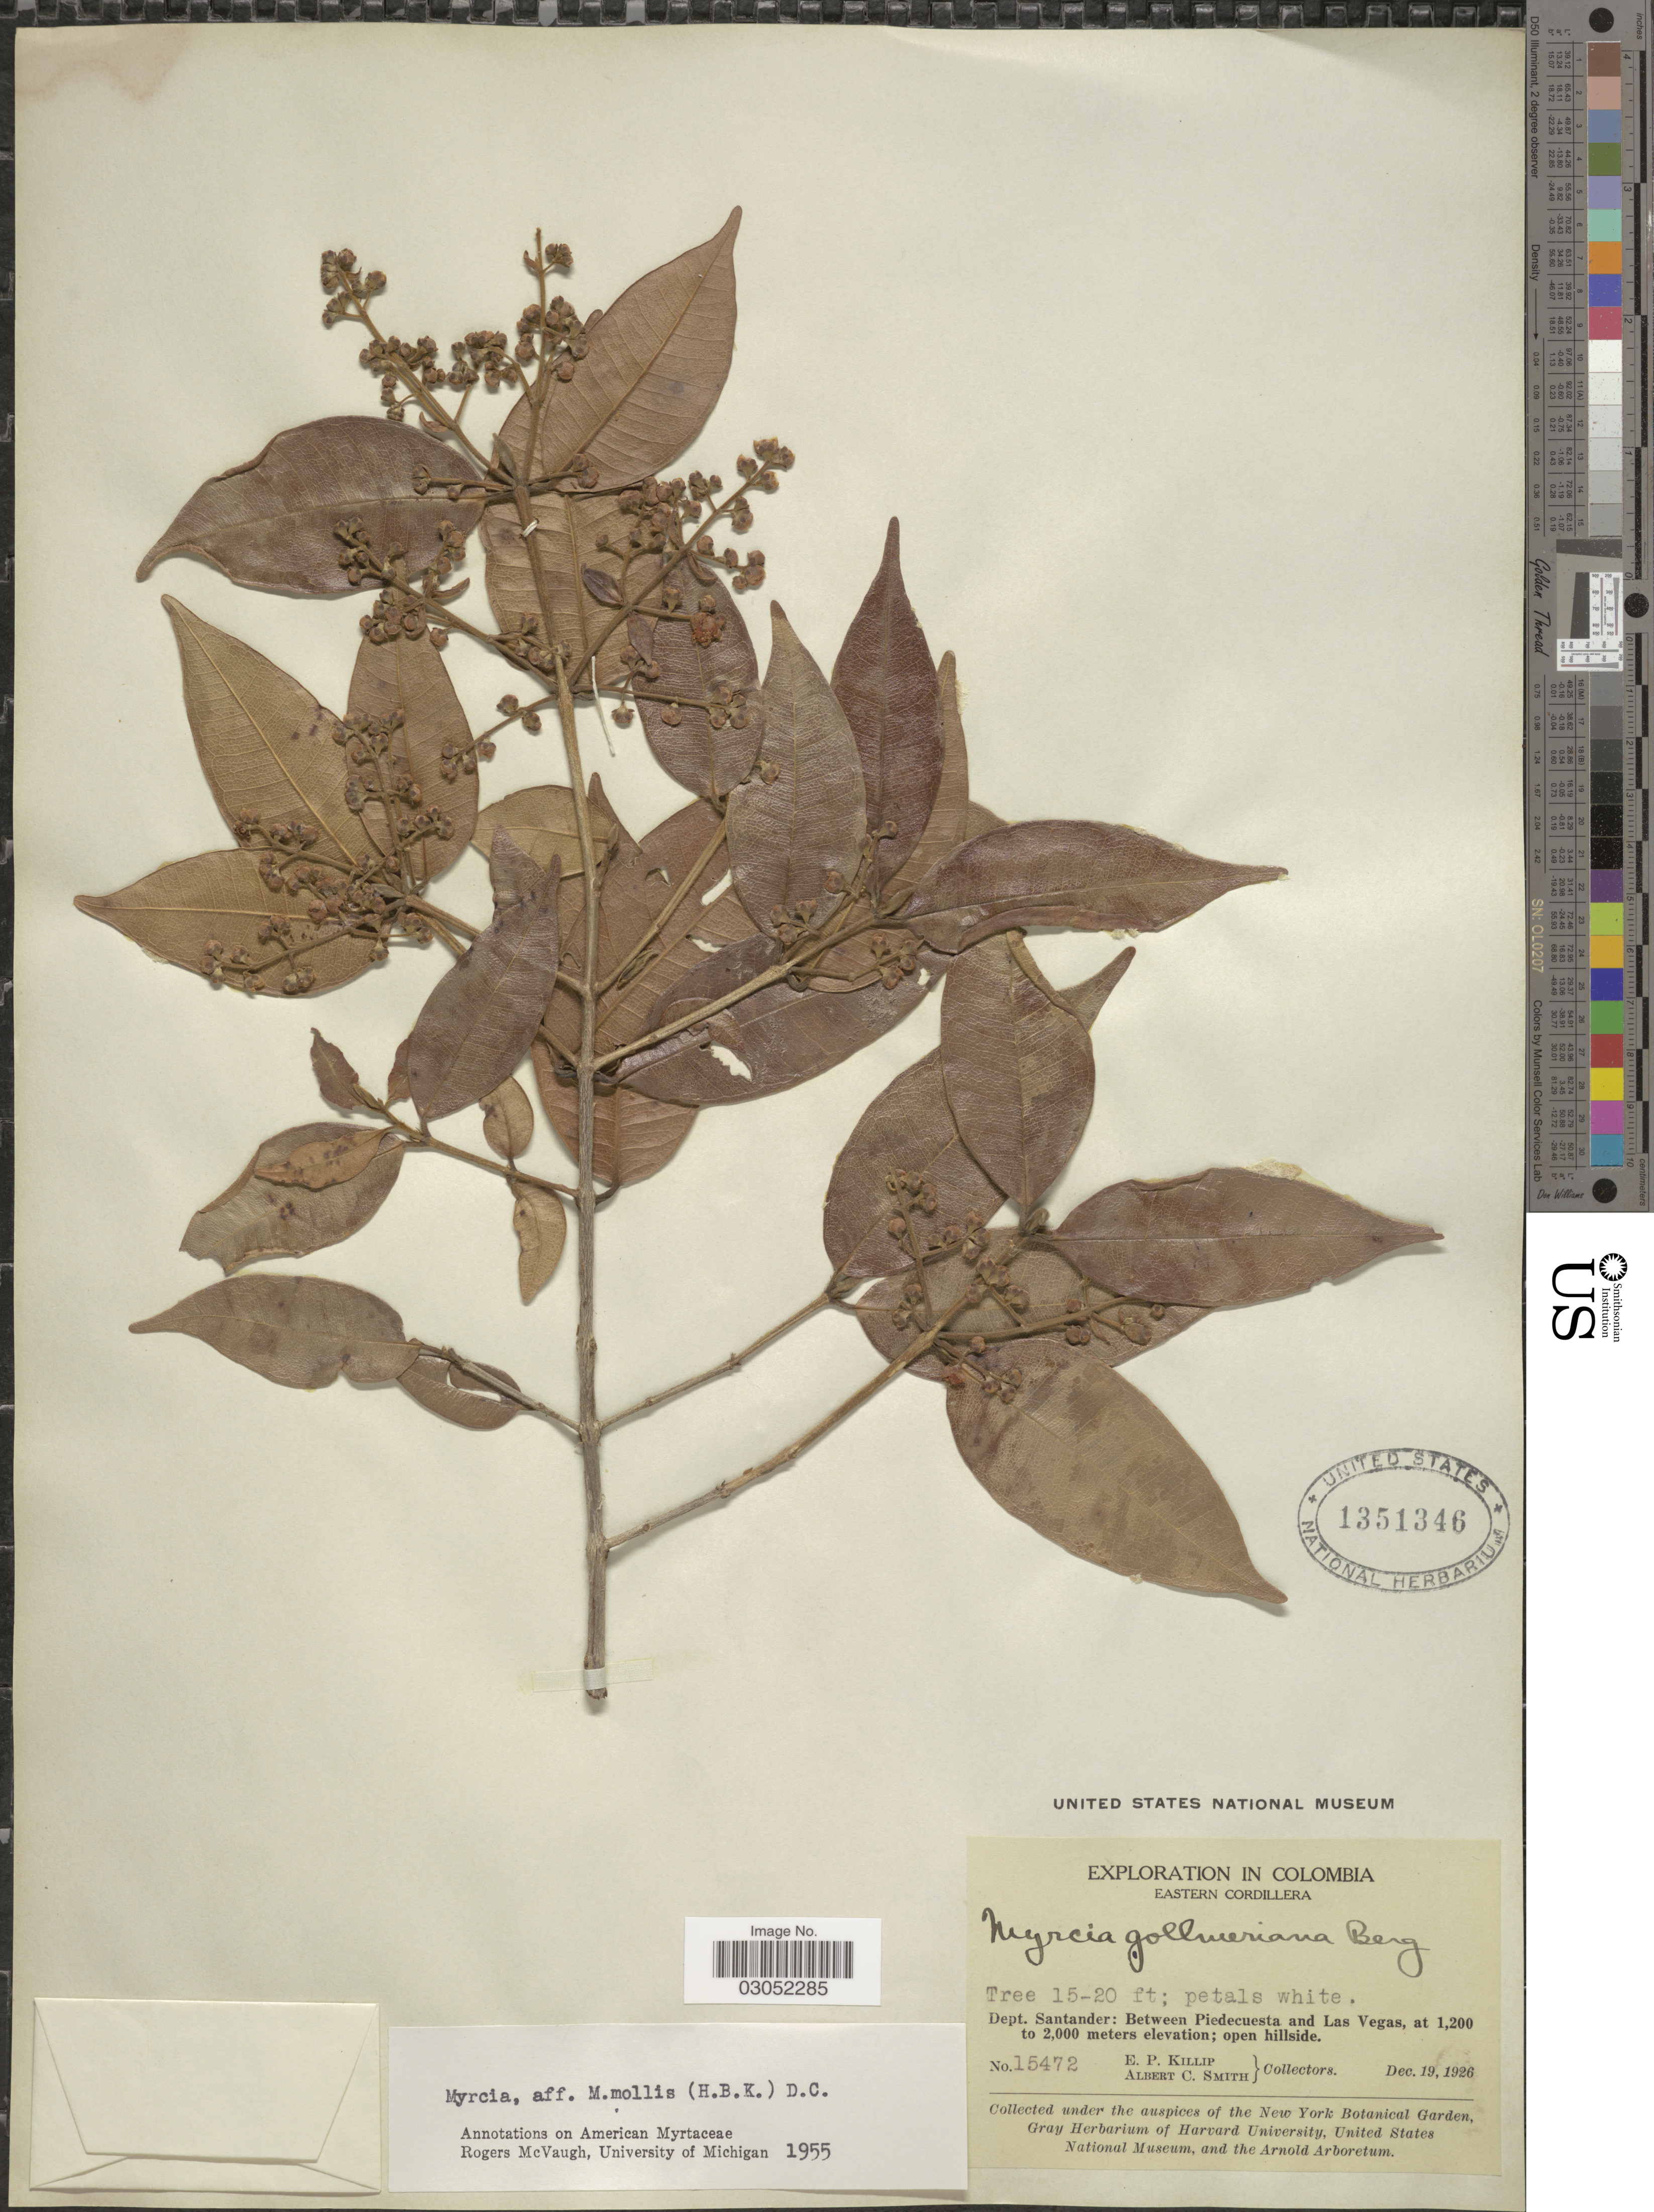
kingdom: Plantae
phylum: Tracheophyta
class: Magnoliopsida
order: Myrtales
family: Myrtaceae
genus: Myrcia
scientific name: Myrcia mollis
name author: (Kunth) DC.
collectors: E. P. Killip & A. C. Smith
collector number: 15472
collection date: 1926-12-19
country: Colombia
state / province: Santander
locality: Eastern Cordillera. Dept. Santander: Between Piedecuesta and Las Vegas.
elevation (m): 1200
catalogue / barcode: US 1351346